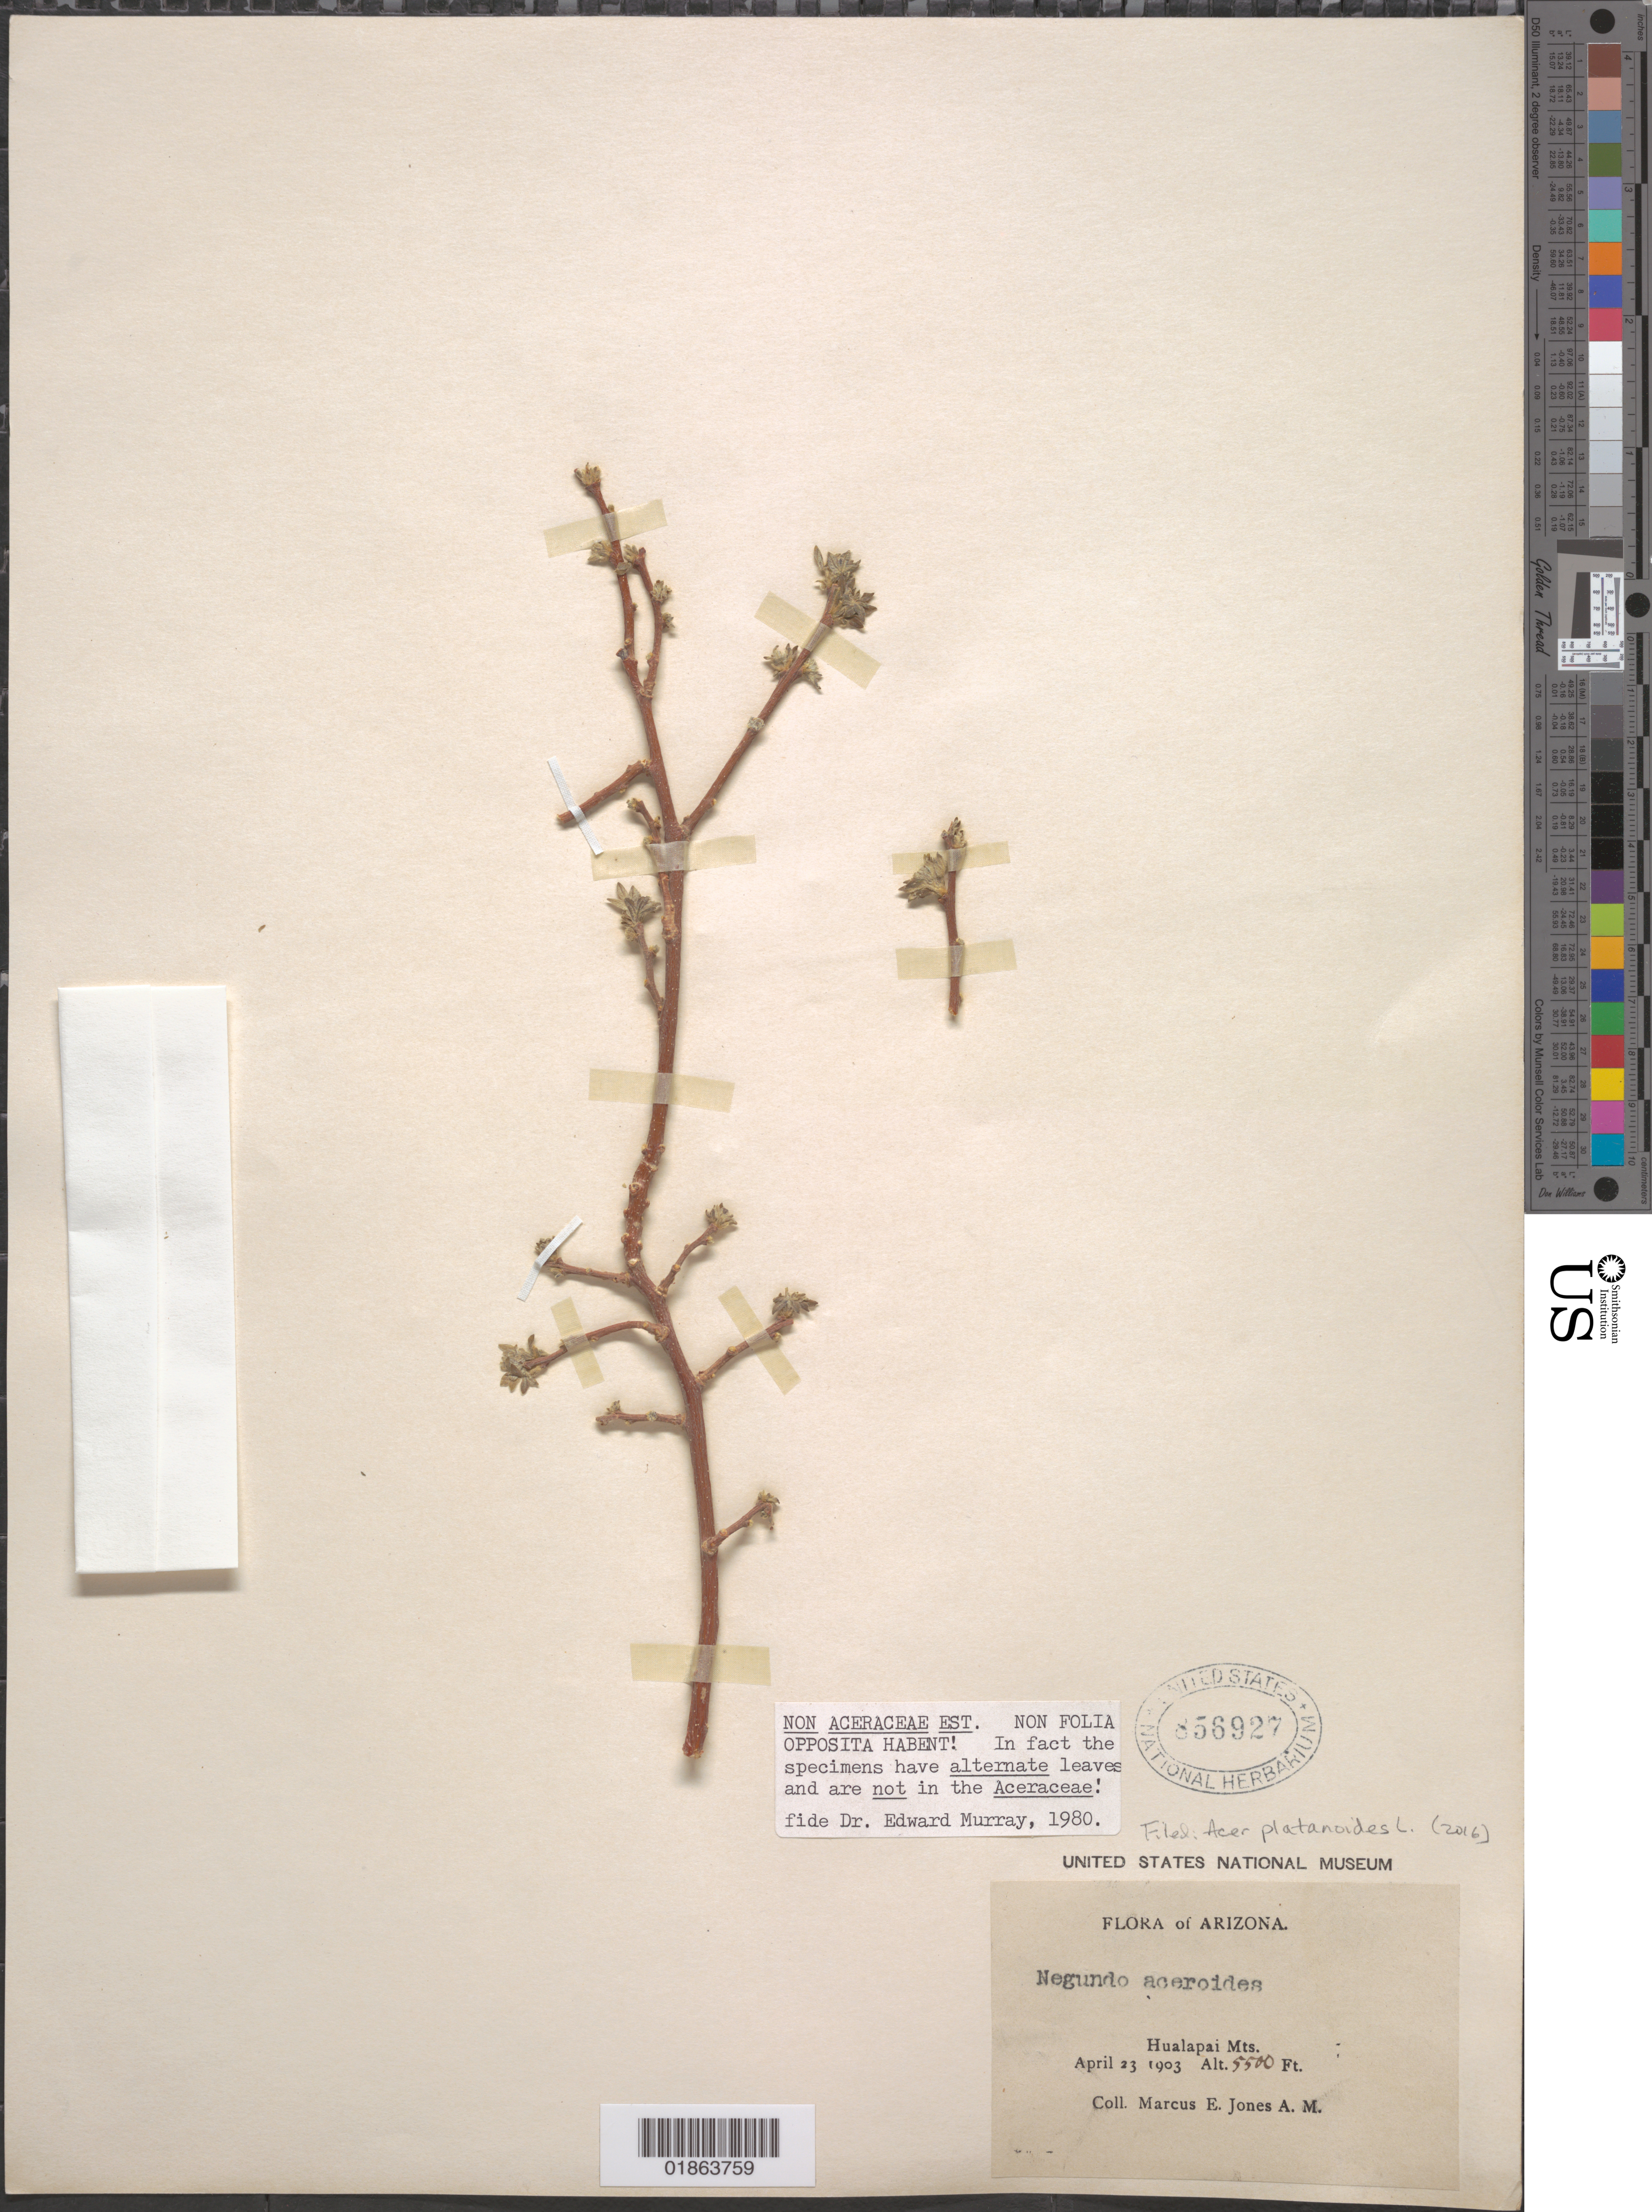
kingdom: Plantae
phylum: Tracheophyta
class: Magnoliopsida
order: Sapindales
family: Sapindaceae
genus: Acer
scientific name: Acer platanoides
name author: L.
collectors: M. E. Jones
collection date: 1903-04-23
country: United States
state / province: Arizona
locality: Hualapai Mts.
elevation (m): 1676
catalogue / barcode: US 856927